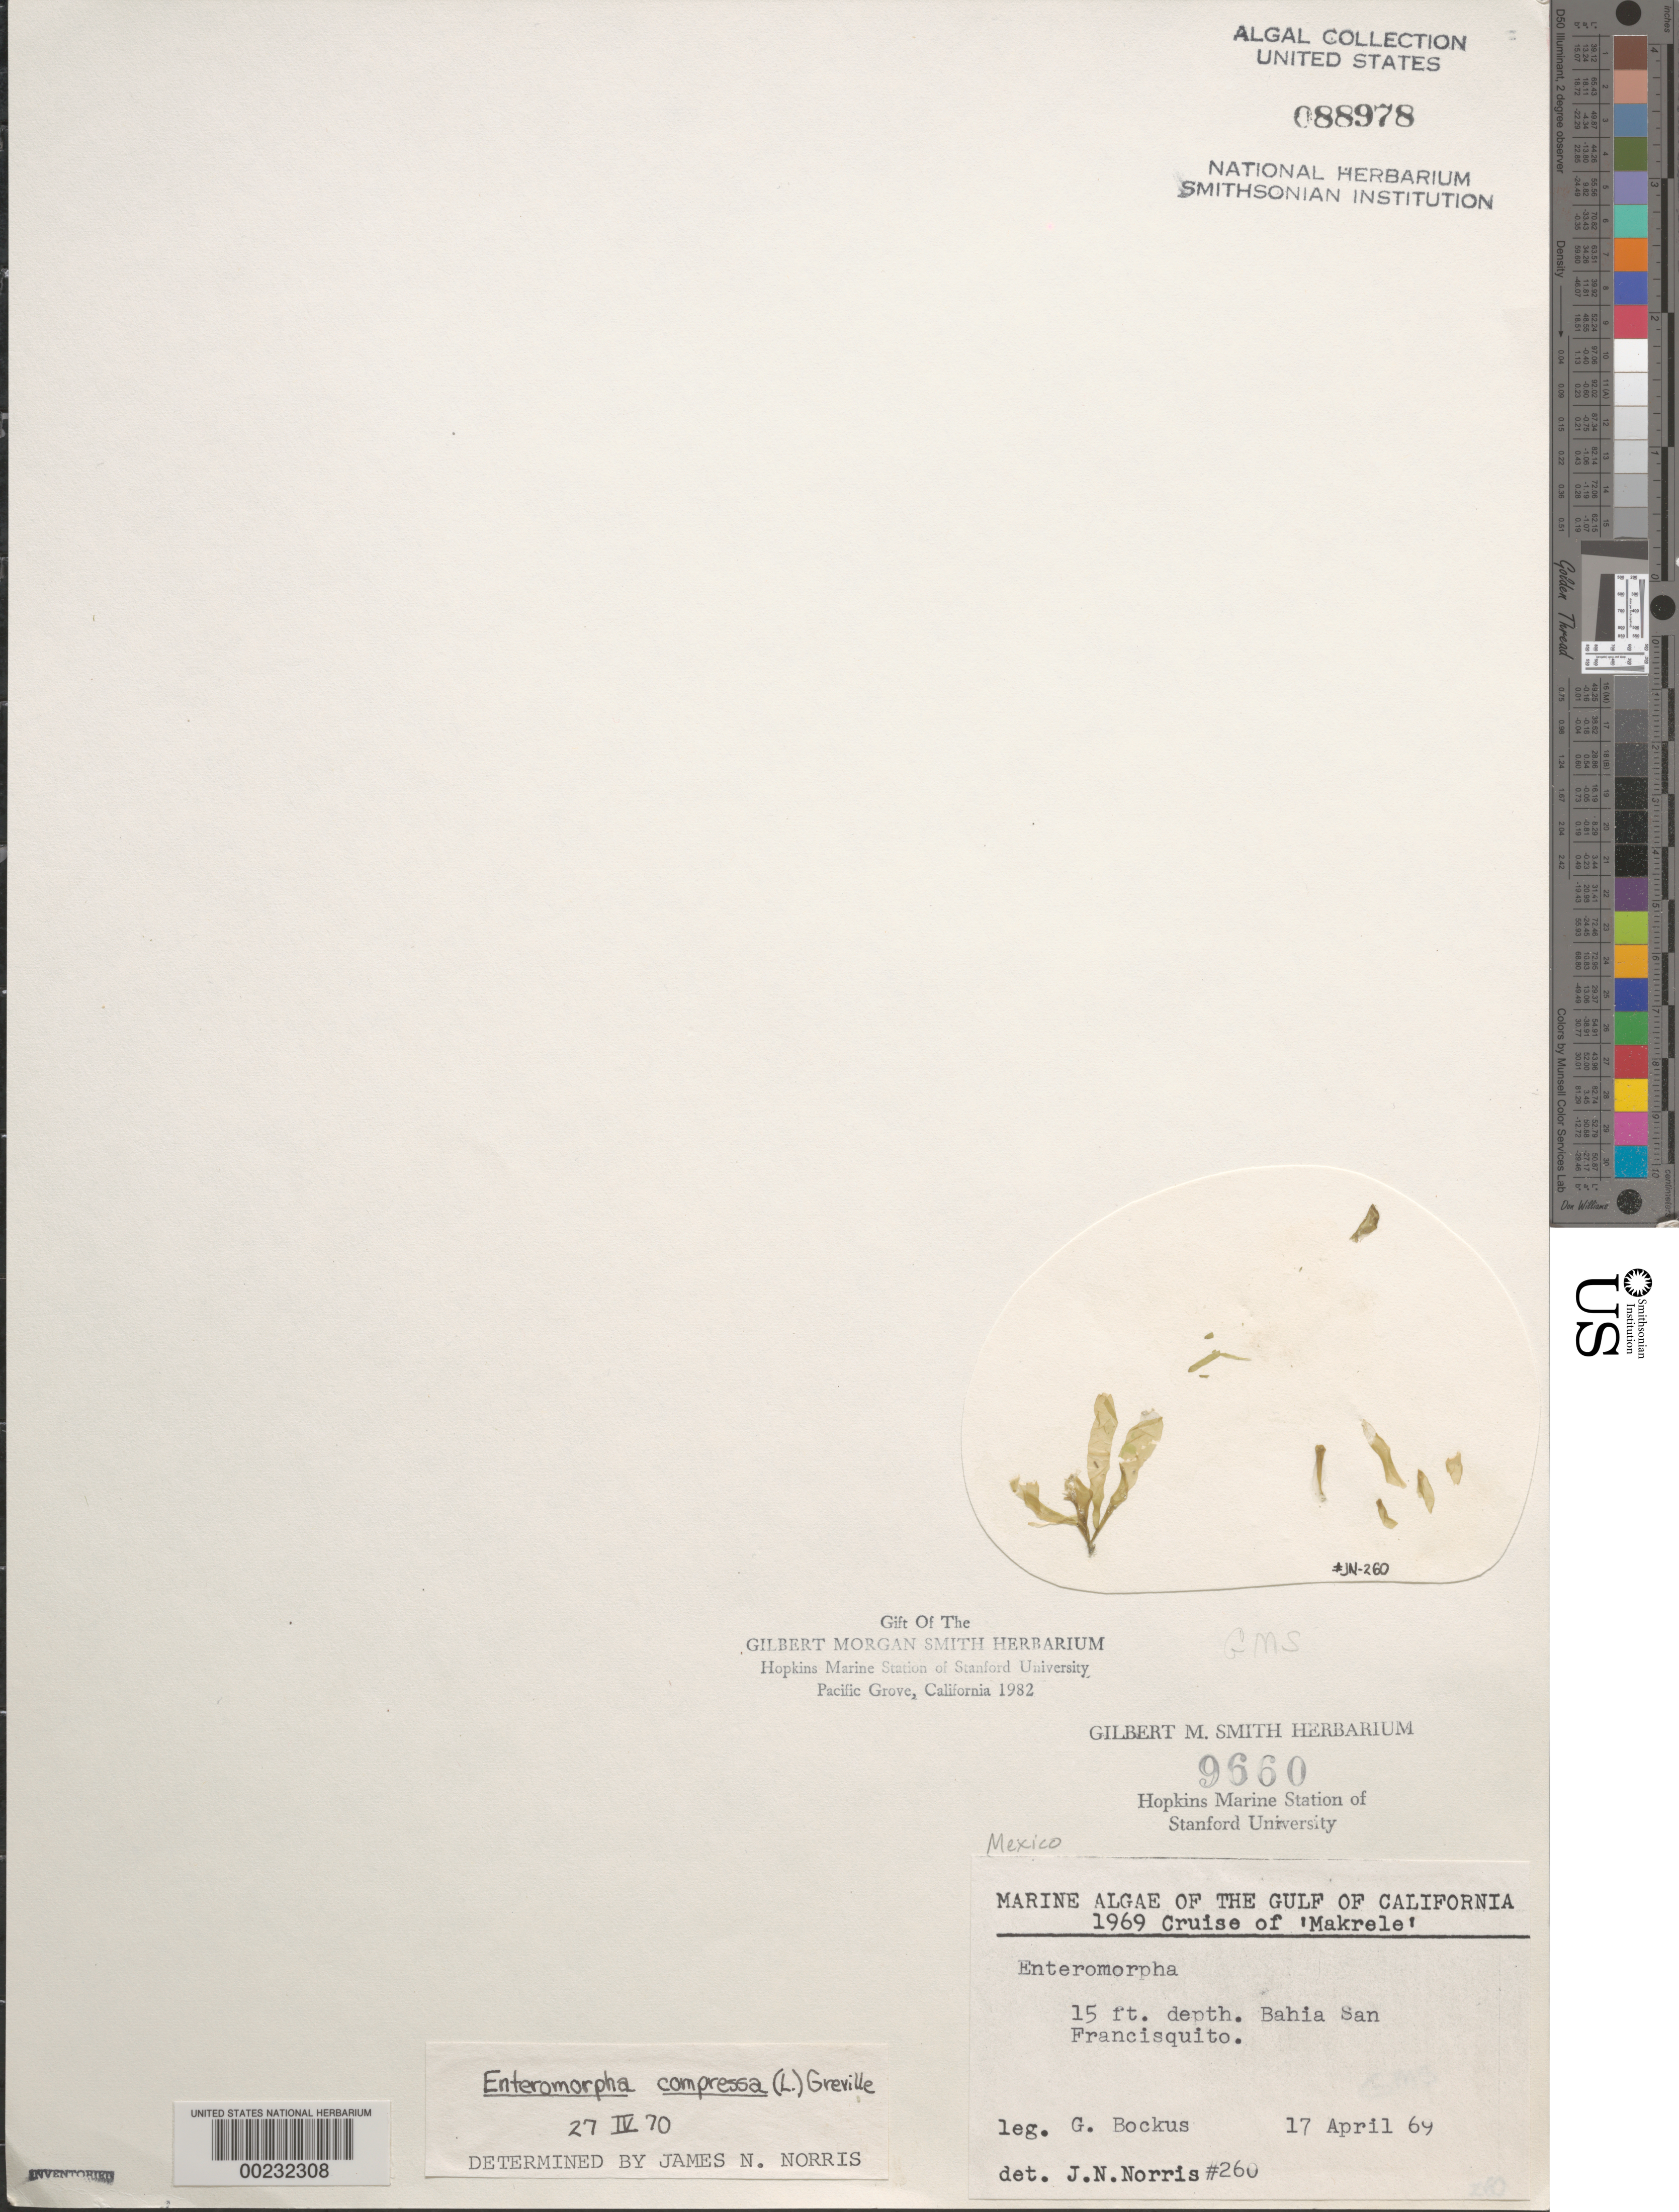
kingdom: Plantae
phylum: Chlorophyta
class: Ulvophyceae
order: Ulvales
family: Ulvaceae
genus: Ulva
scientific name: Ulva compressa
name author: L.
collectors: G. Bockus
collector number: JN-260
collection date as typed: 17 Apr 1969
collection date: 1969-04-17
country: Mexico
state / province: Baja California Norte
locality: Bahia San Francisquito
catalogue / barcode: US 88978